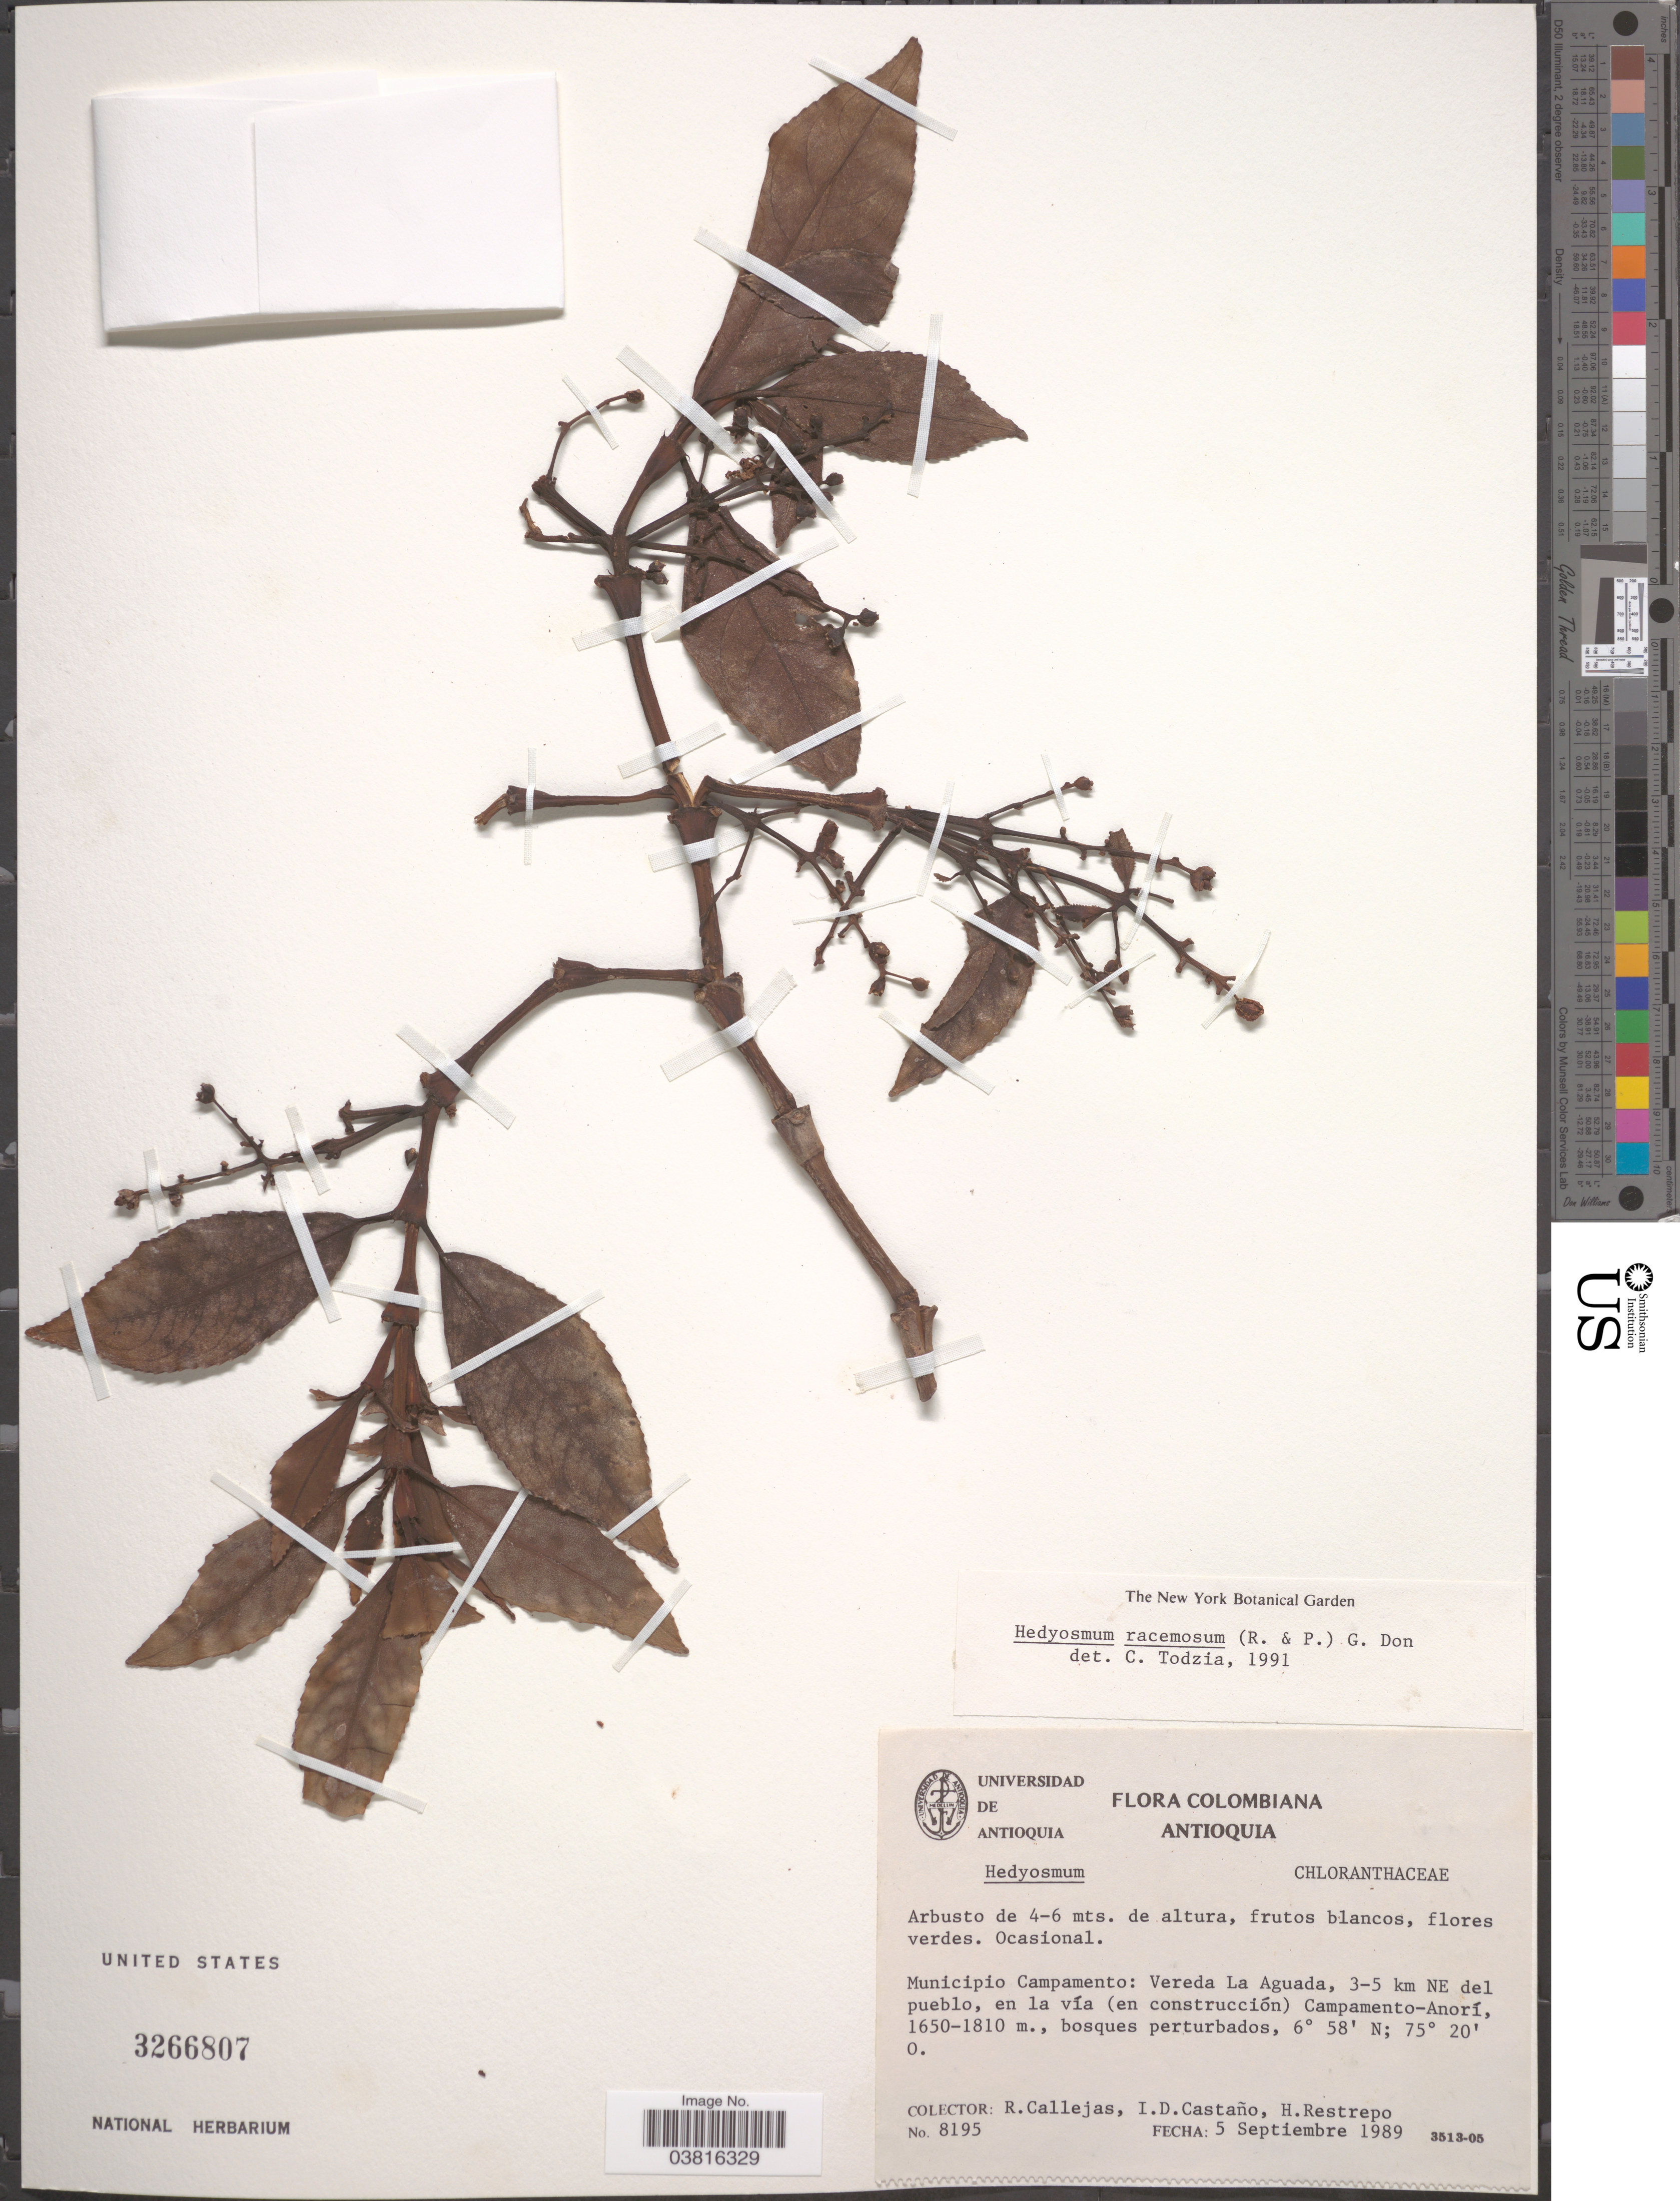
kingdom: Plantae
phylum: Tracheophyta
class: Magnoliopsida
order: Chloranthales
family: Chloranthaceae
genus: Hedyosmum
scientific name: Hedyosmum racemosum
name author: (Ruiz & Pav.) G. Don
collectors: R. Callejas, I. Castaño & H. Restrepo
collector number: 8195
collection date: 1989-09-05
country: Colombia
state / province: Antioquia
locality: Municipio Campamento: Vereda La Aguada, 3-5 km NE del pueblo, en la vía (en construcción) Campamento - Anorí.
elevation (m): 1650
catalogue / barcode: US 3266807